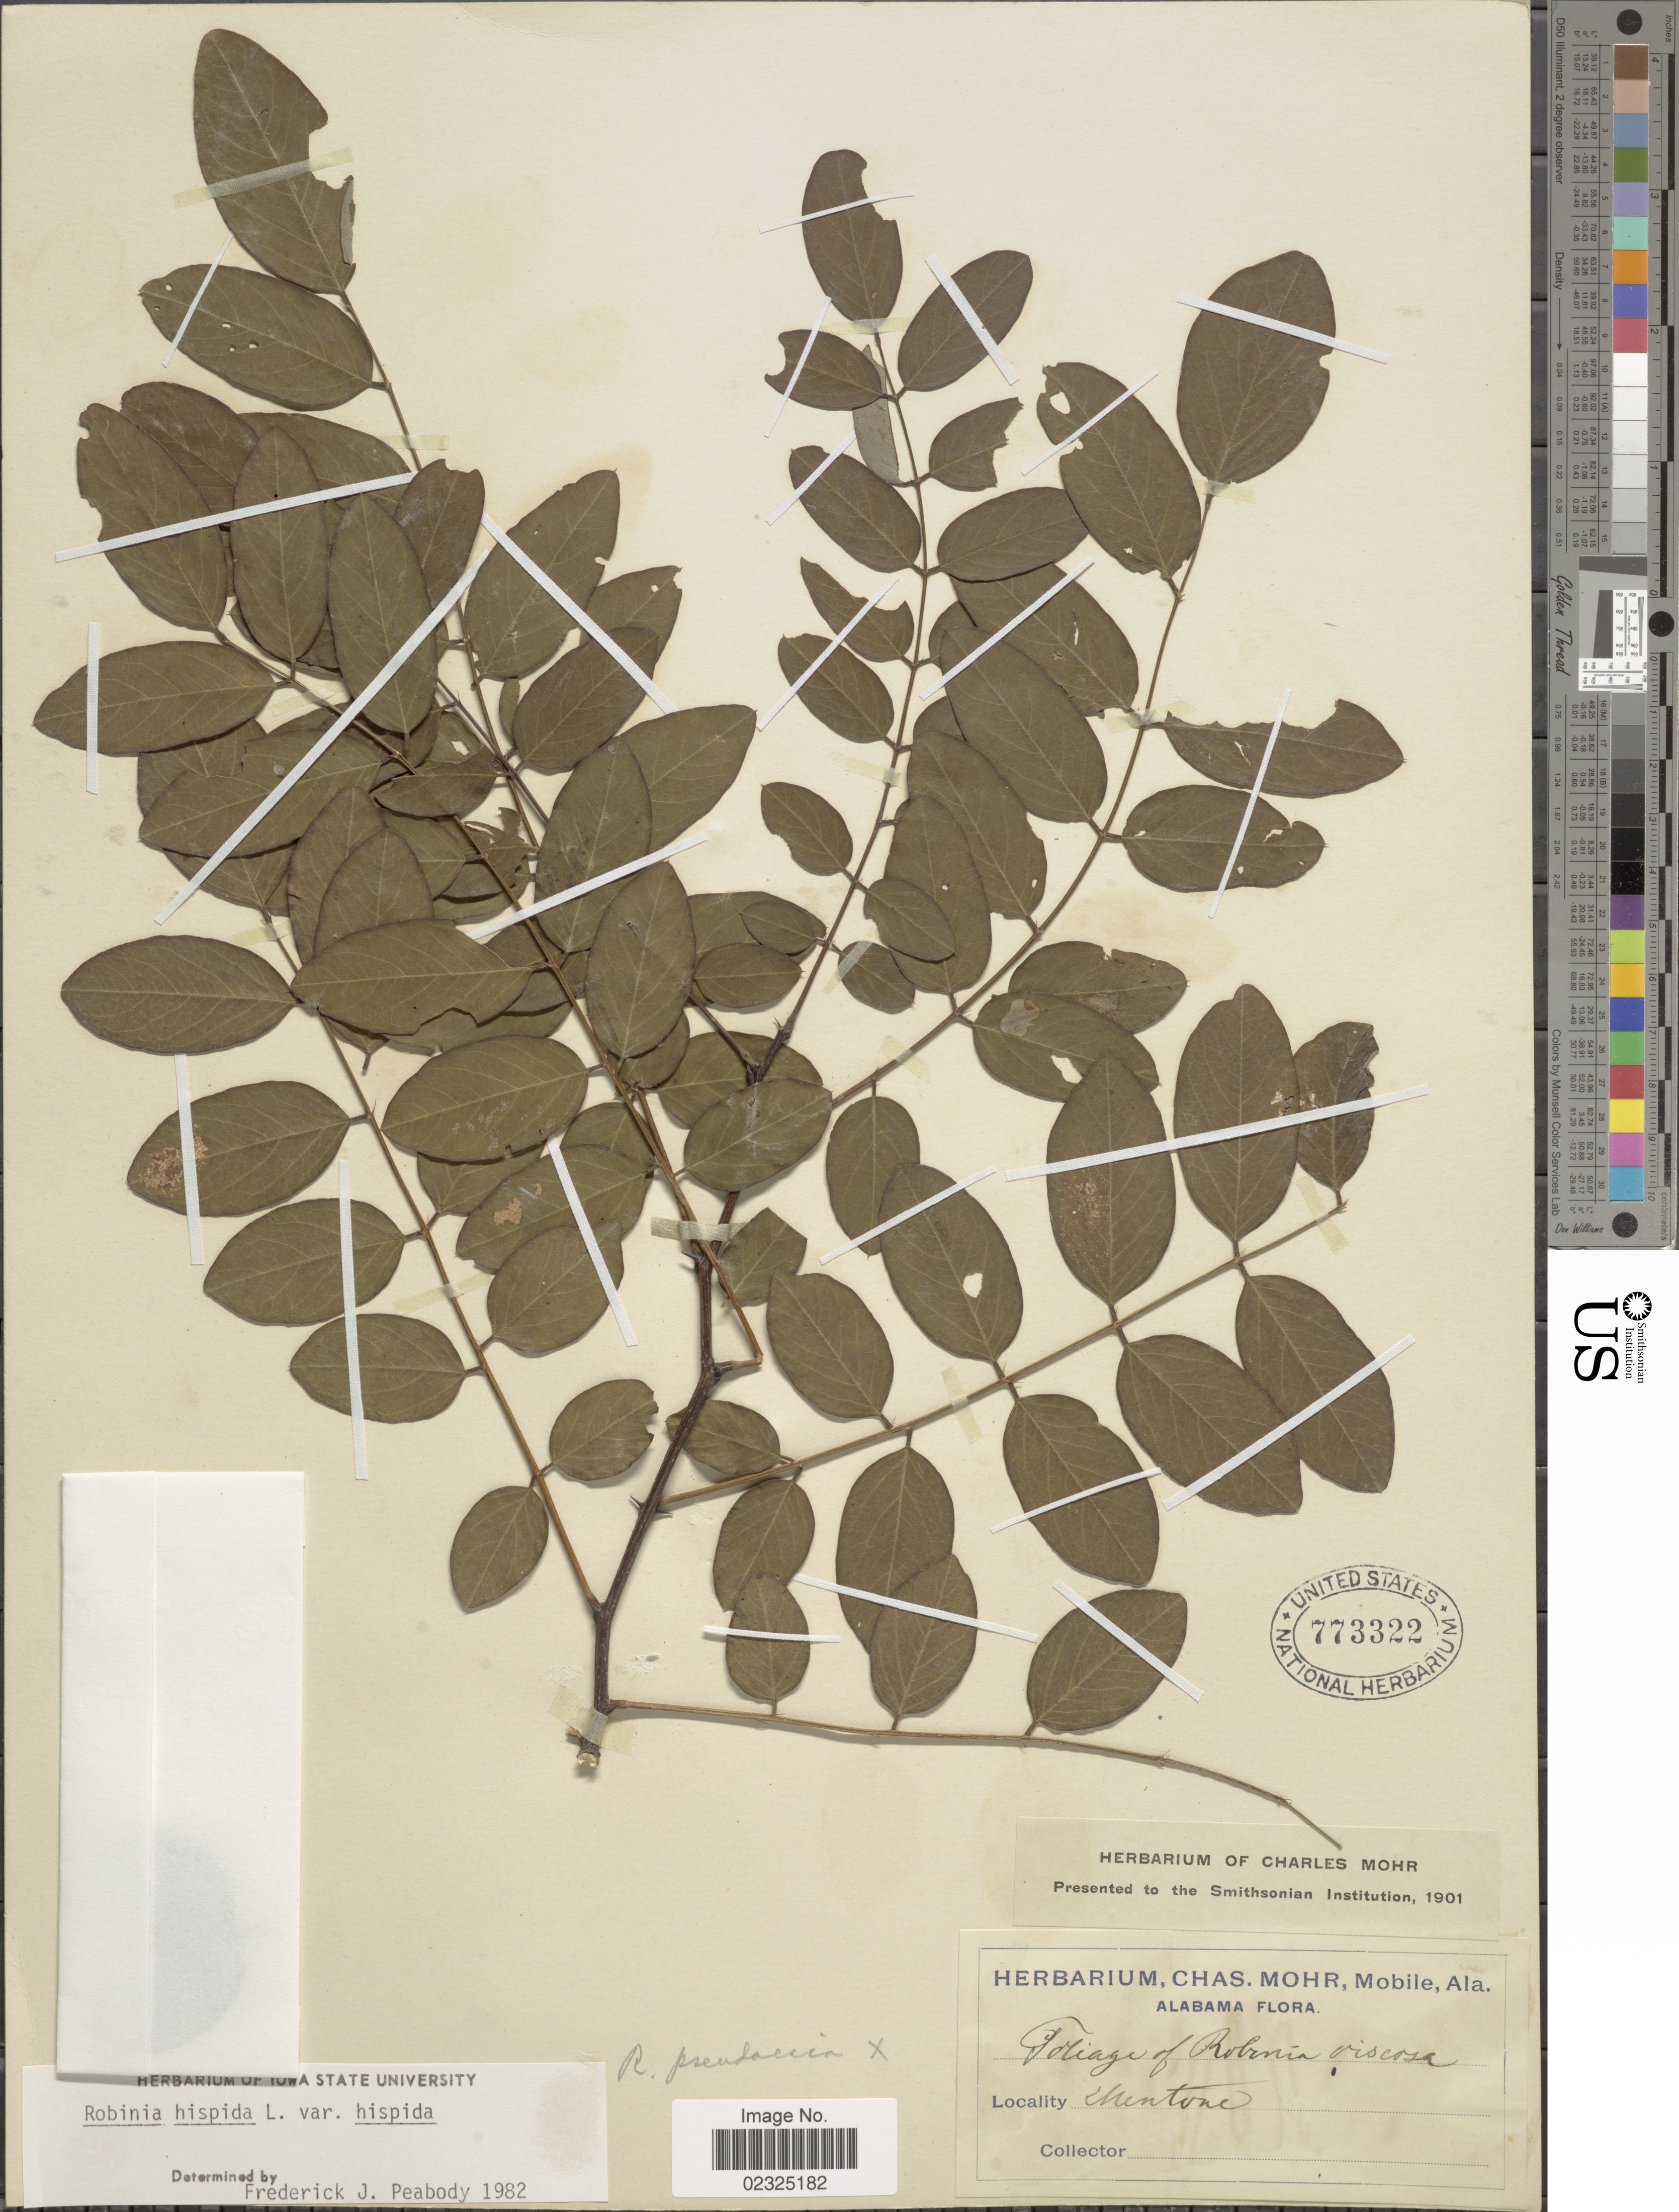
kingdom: Plantae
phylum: Tracheophyta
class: Magnoliopsida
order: Fabales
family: Fabaceae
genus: Robinia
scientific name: Robinia hispida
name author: L.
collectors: ex herb. Charles Mohr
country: United States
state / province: Alabama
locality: Mentone.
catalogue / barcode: US 773322